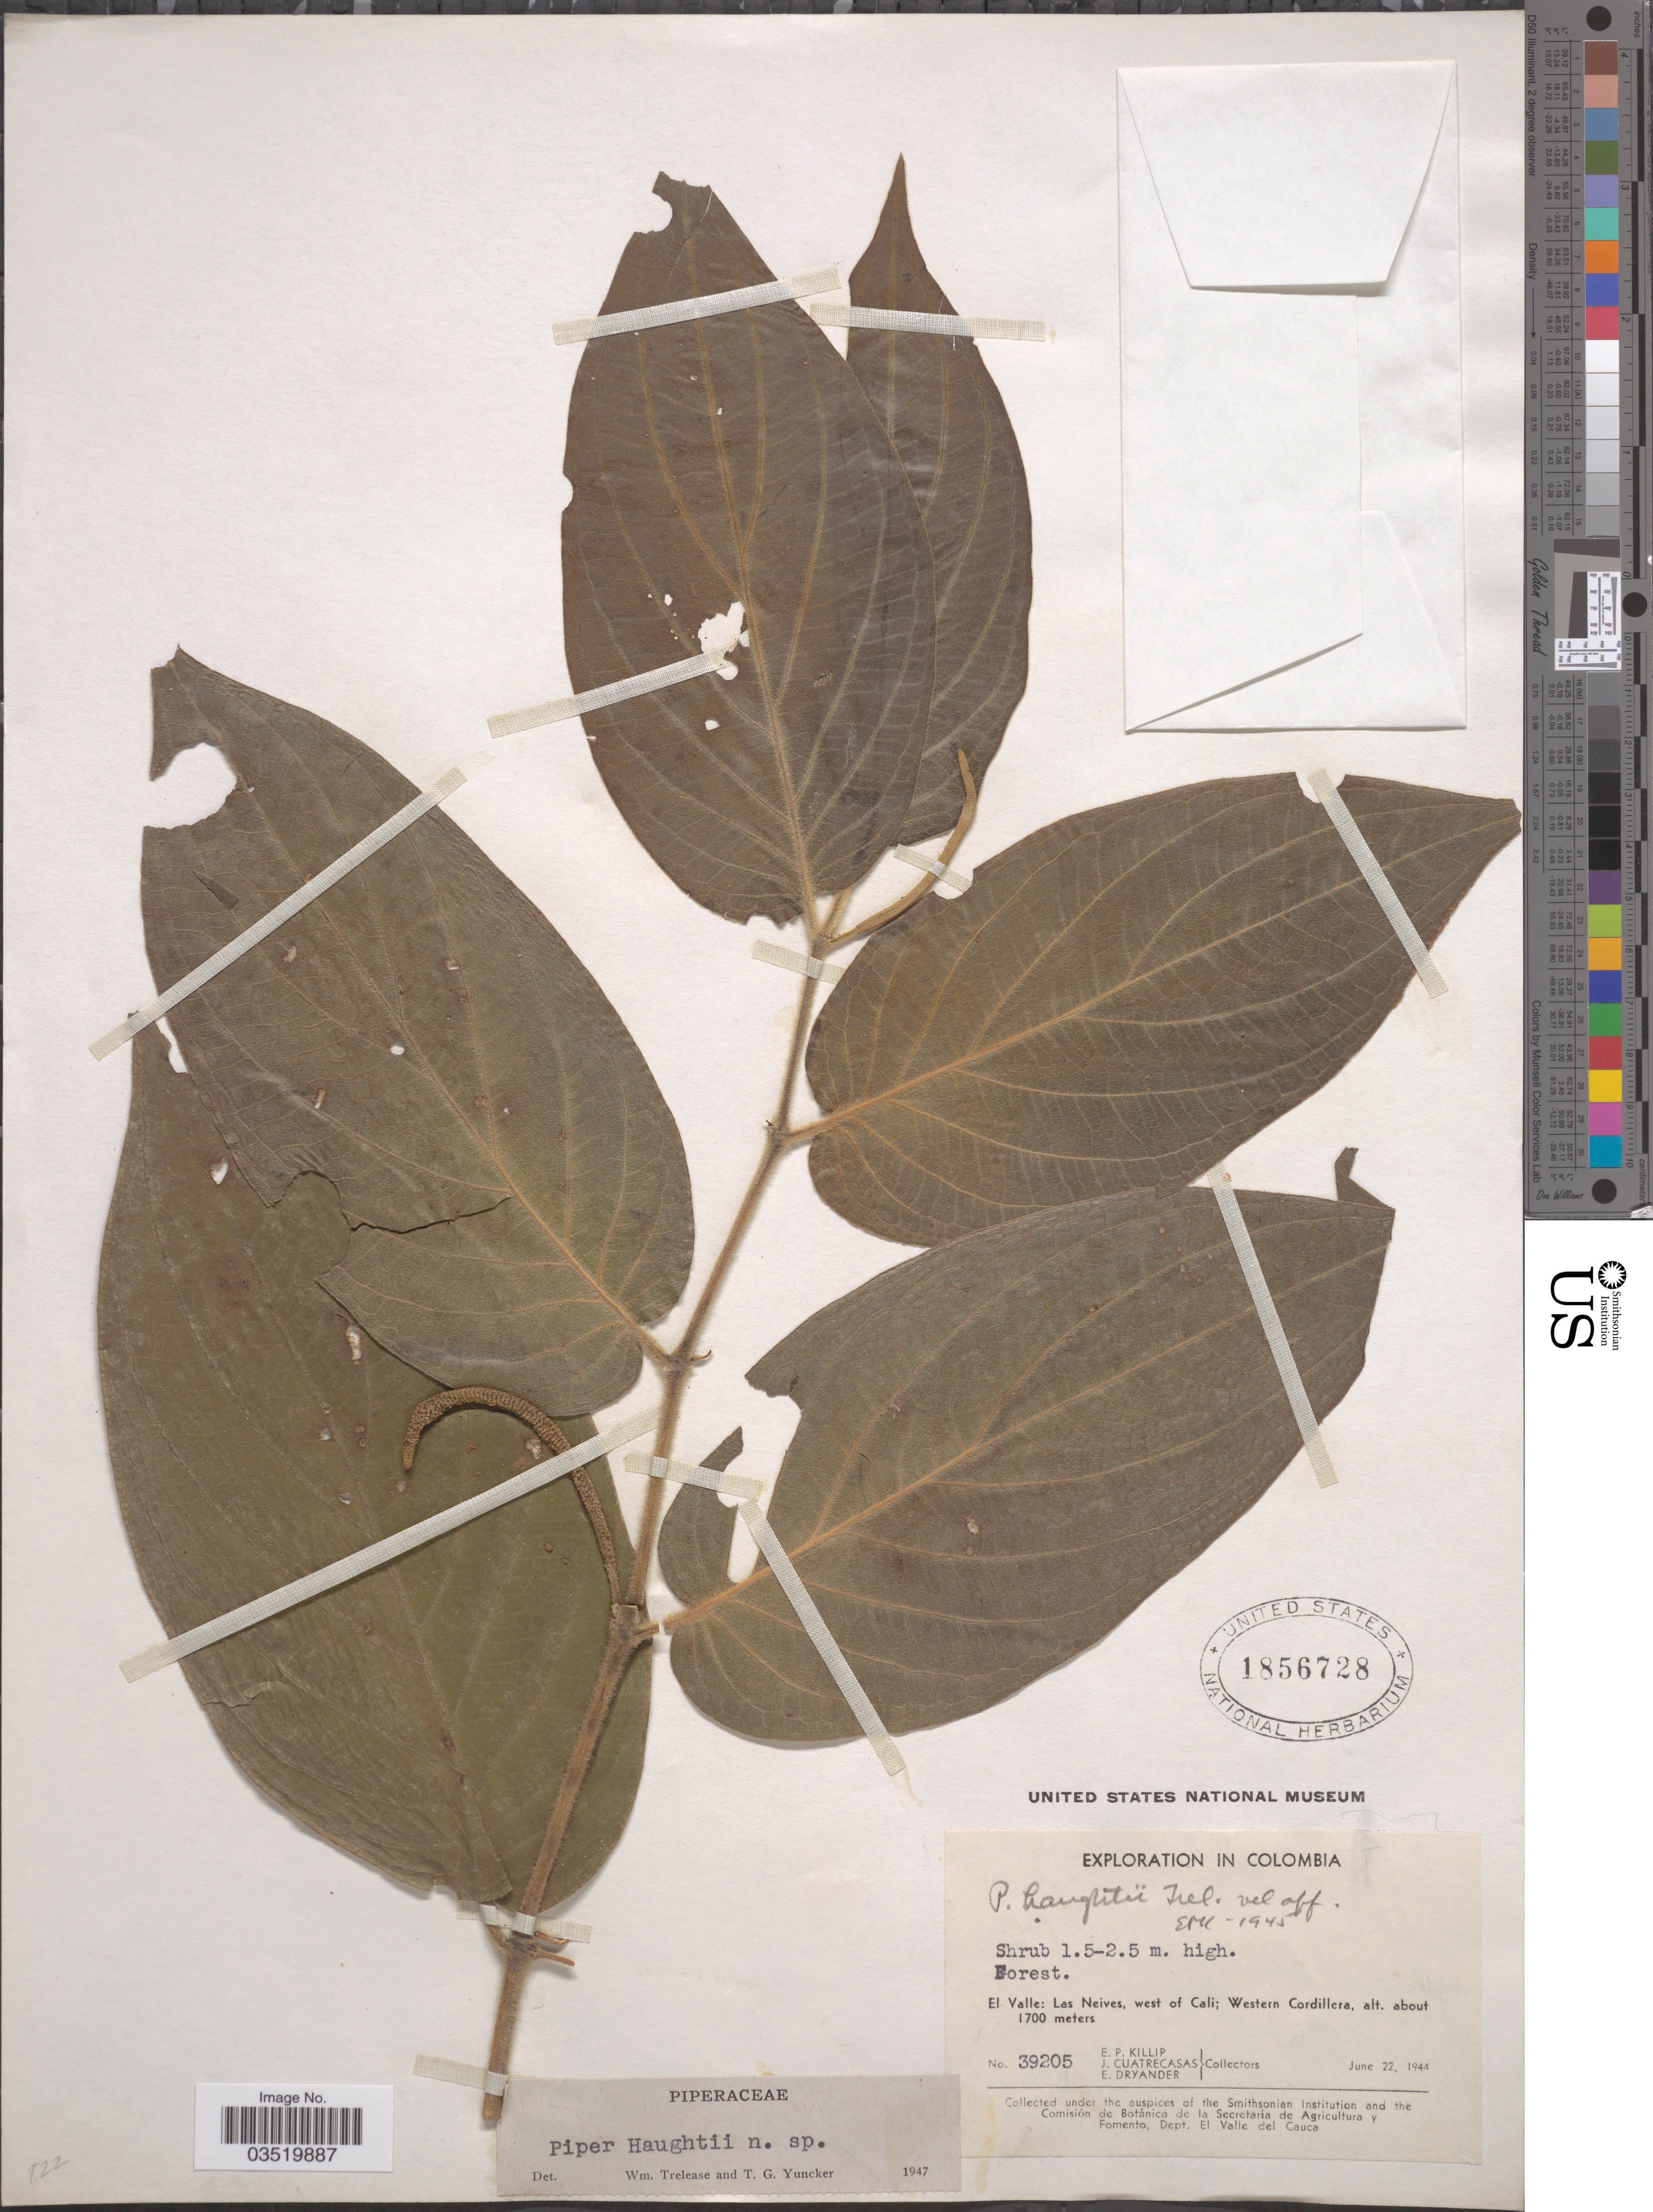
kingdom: Plantae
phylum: Tracheophyta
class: Magnoliopsida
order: Piperales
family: Piperaceae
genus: Piper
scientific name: Piper haughtii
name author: Trel. & Yunck.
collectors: E. P. Killip, J. Cuatrecasas & E. Dryander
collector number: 39205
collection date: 1944-06-22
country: Colombia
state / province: Valle del Cauca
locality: El Valle: Las Neives, west of Cali; Western Cordillera.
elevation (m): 1700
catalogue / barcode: US 1856728